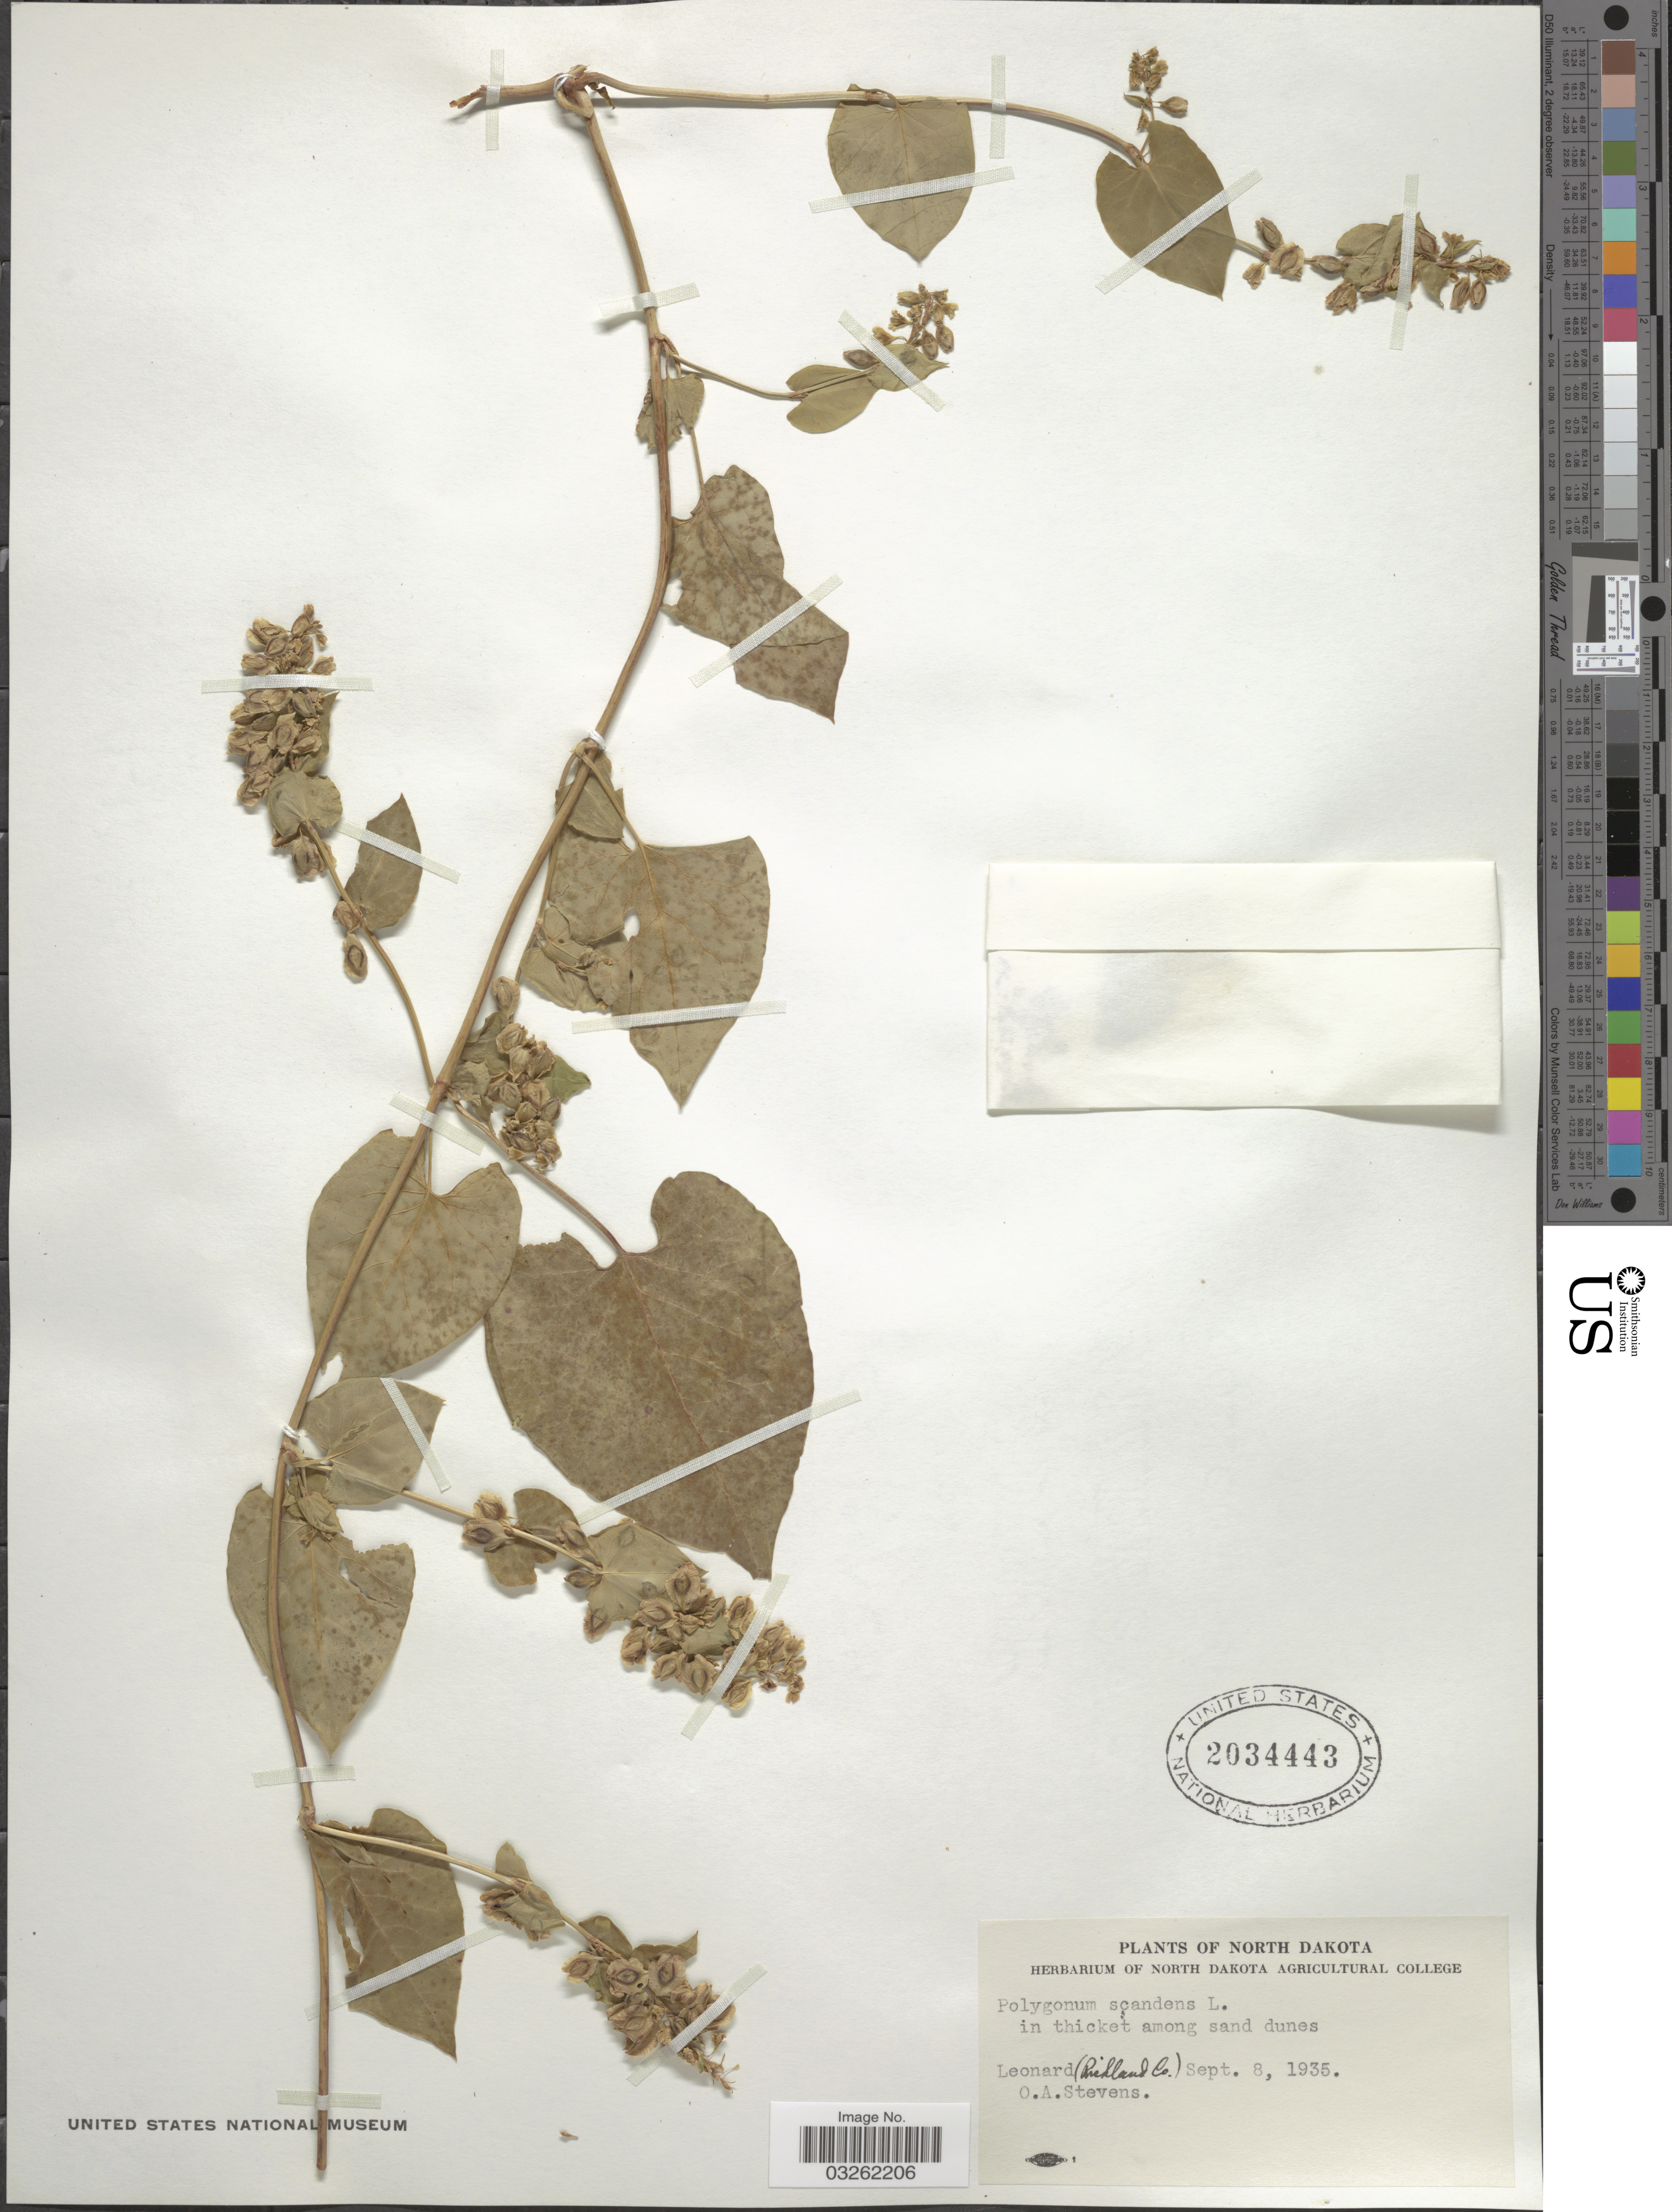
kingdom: Plantae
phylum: Tracheophyta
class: Magnoliopsida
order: Caryophyllales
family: Polygonaceae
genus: Fallopia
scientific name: Fallopia scandens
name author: (L.) Holub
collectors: O. A. Stevens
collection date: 1935-09-08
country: United States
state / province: North Dakota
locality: Leonard (Richland Co.).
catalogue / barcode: US 2034443